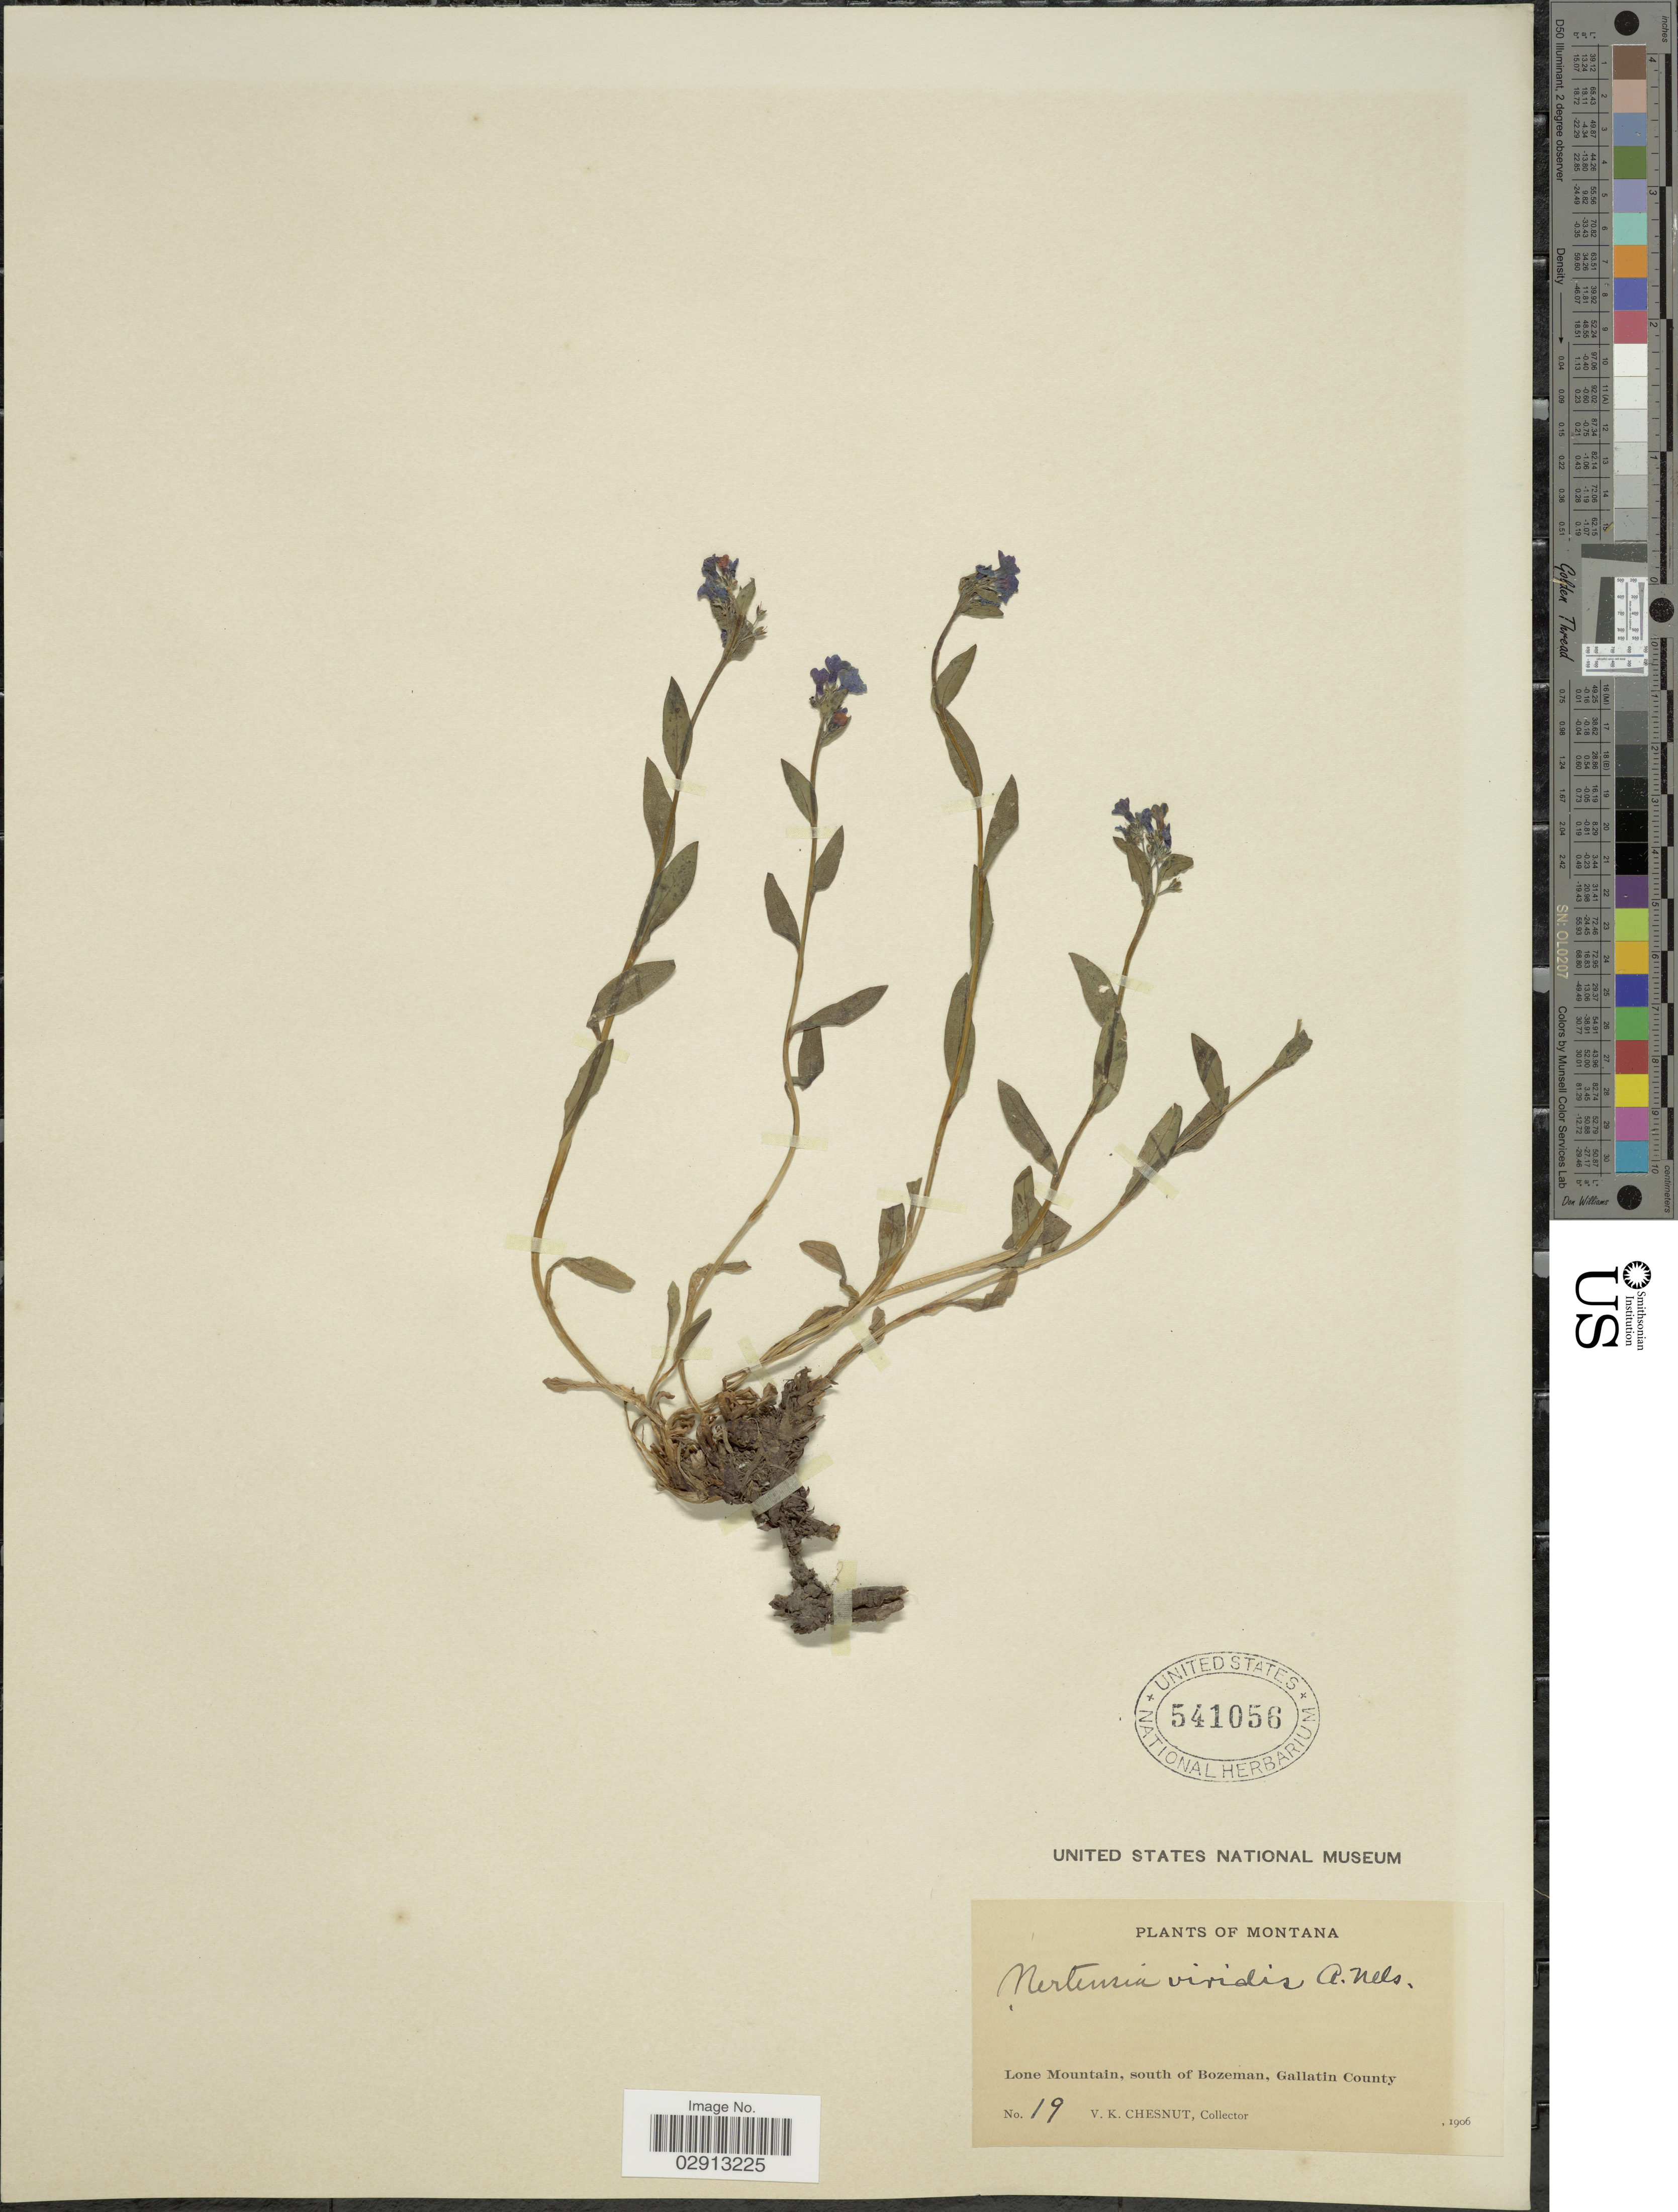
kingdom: Plantae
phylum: Tracheophyta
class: Magnoliopsida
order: Boraginales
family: Boraginaceae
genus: Mertensia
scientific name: Mertensia viridis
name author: (A. Nelson) A. Nelson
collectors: V. Chesnut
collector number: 19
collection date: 1906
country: United States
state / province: Montana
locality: Lone Mountain, south of Bozeman, Gallatin County.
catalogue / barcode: US 541056